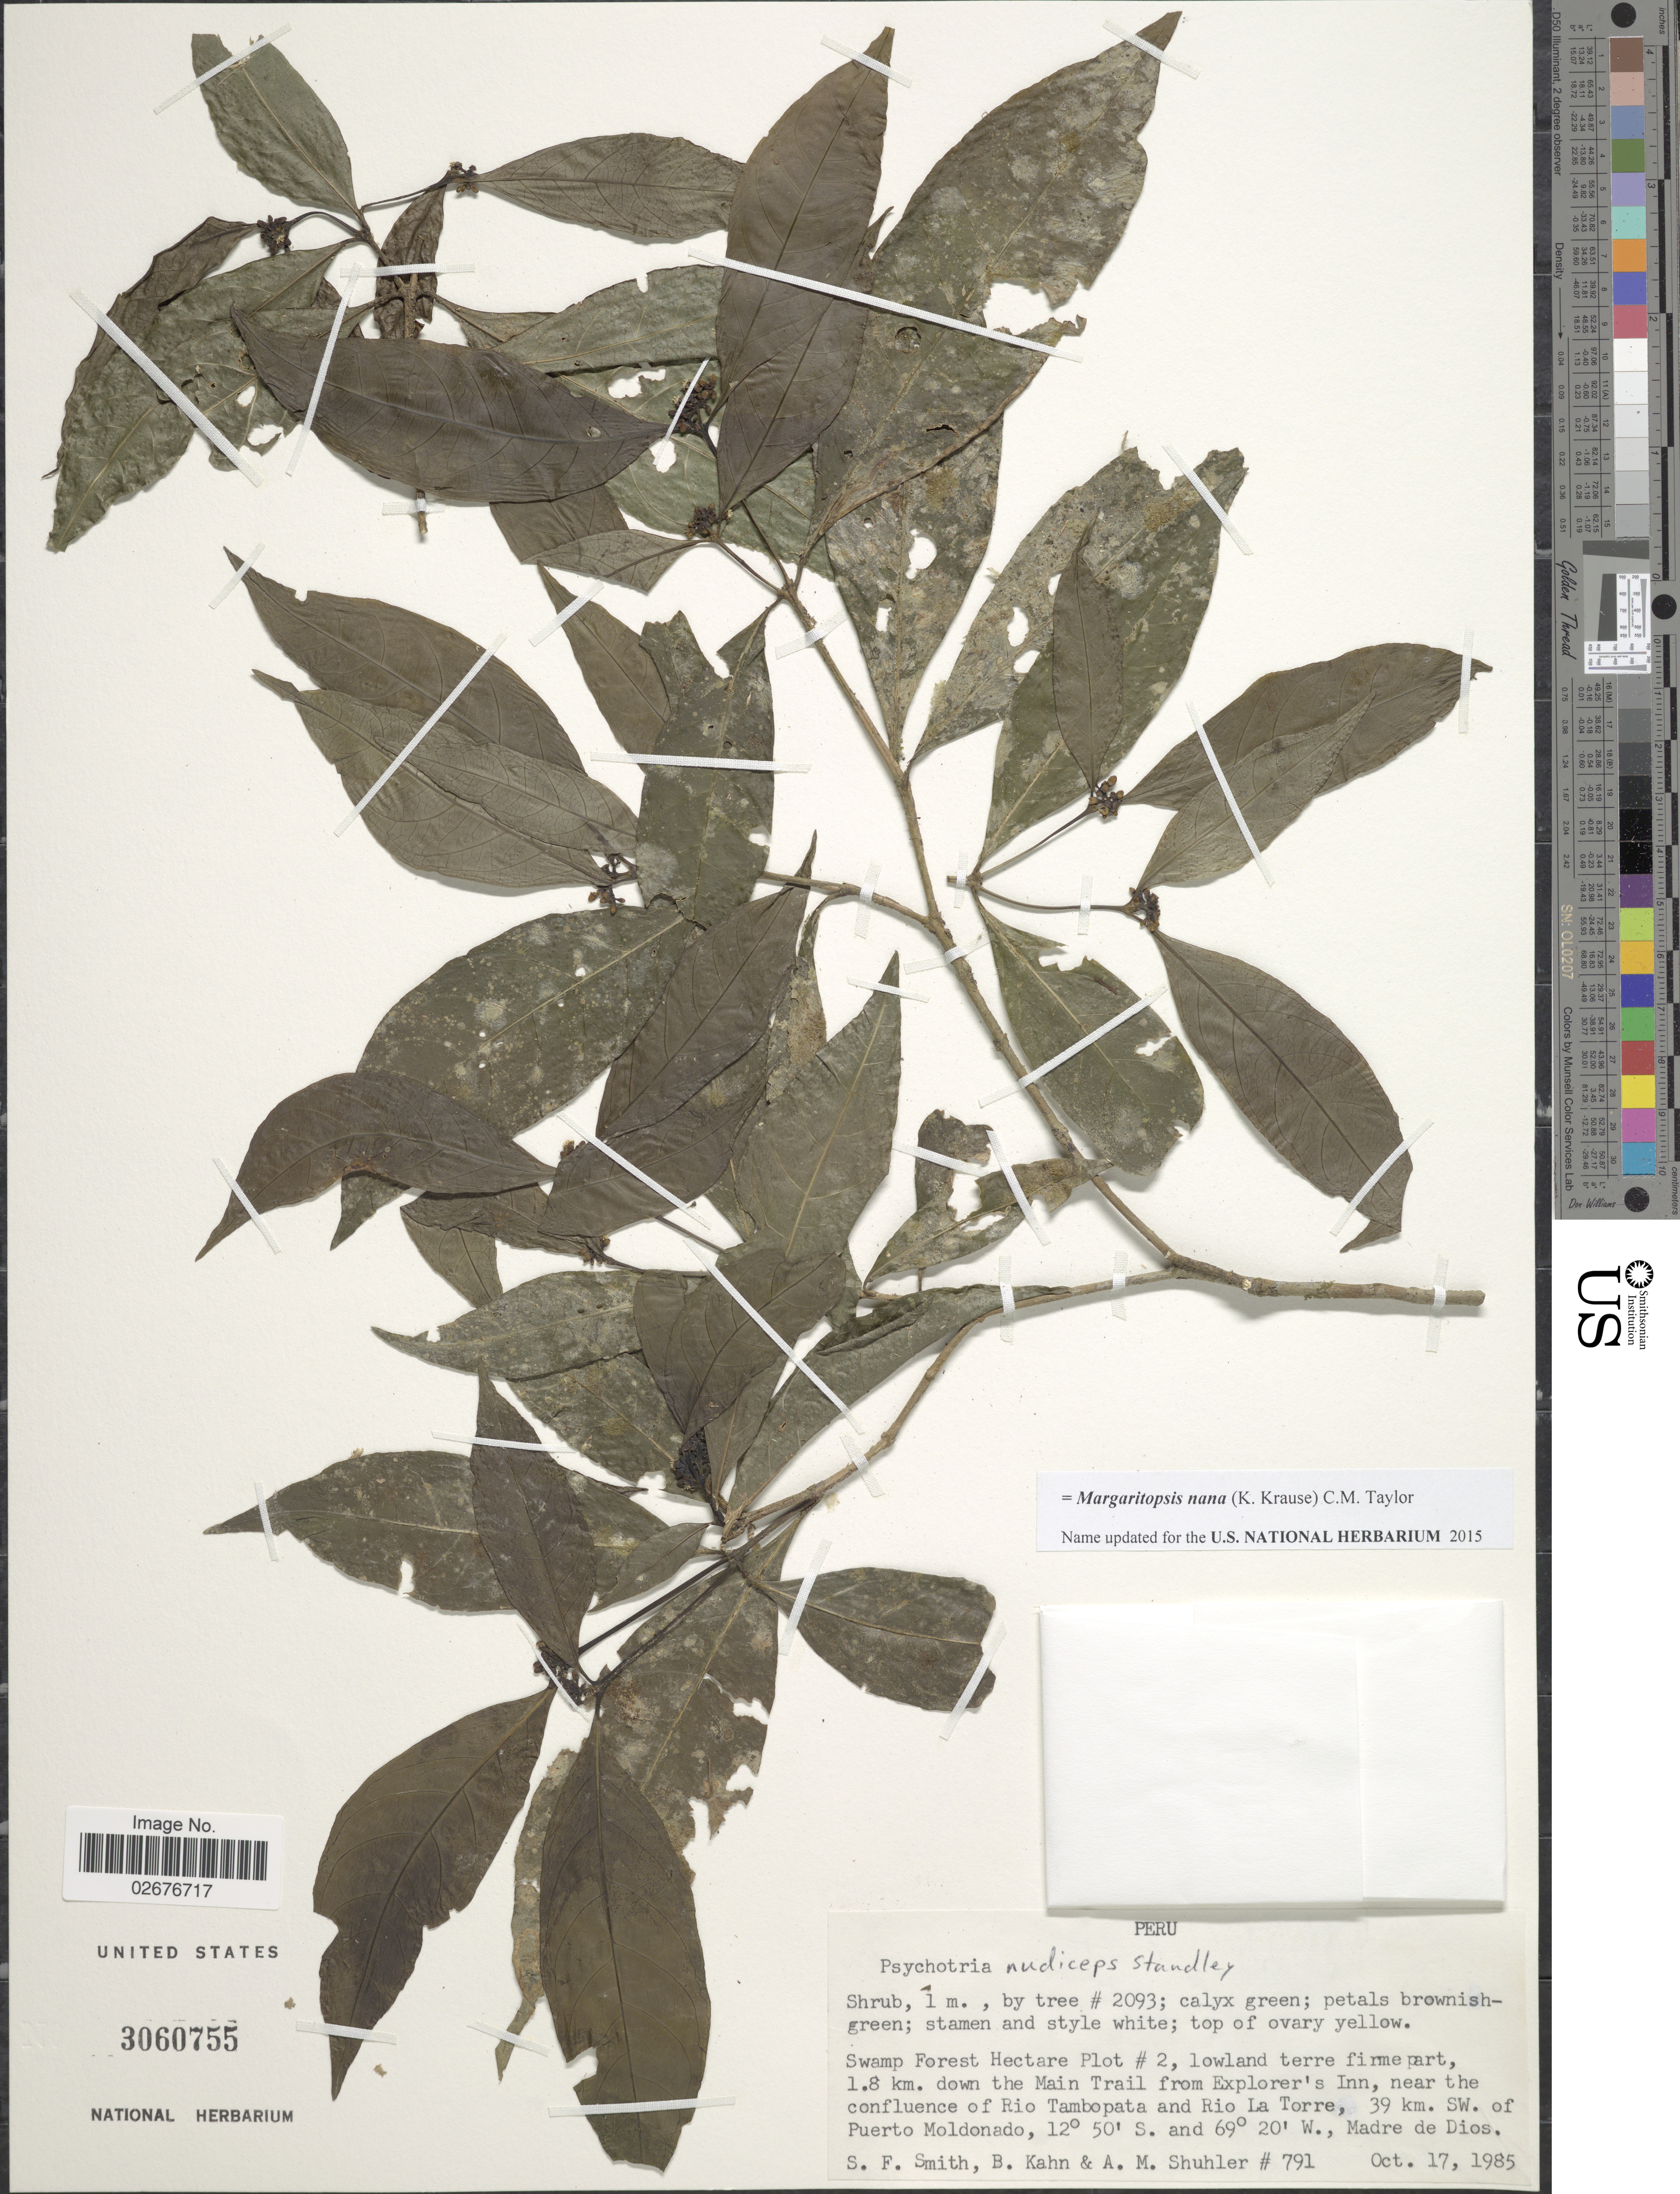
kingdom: Plantae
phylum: Tracheophyta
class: Magnoliopsida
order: Gentianales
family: Rubiaceae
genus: Margaritopsis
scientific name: Margaritopsis nana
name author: (K. Krause) C.M. Taylor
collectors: S.F. Smith, B. Kahn & A. Shuhler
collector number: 791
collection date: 1985-10-17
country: Peru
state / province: Madre de Dios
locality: Swamp Forest Hectare Plot # 2, lowland terra firme part, 1.8 km. down the Main Trail from Explorer's Inn, near the confluence of Rio Tambopata and Rio La Torre, 39 km. SW. of Puerto Moldonado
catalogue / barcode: US 3060755